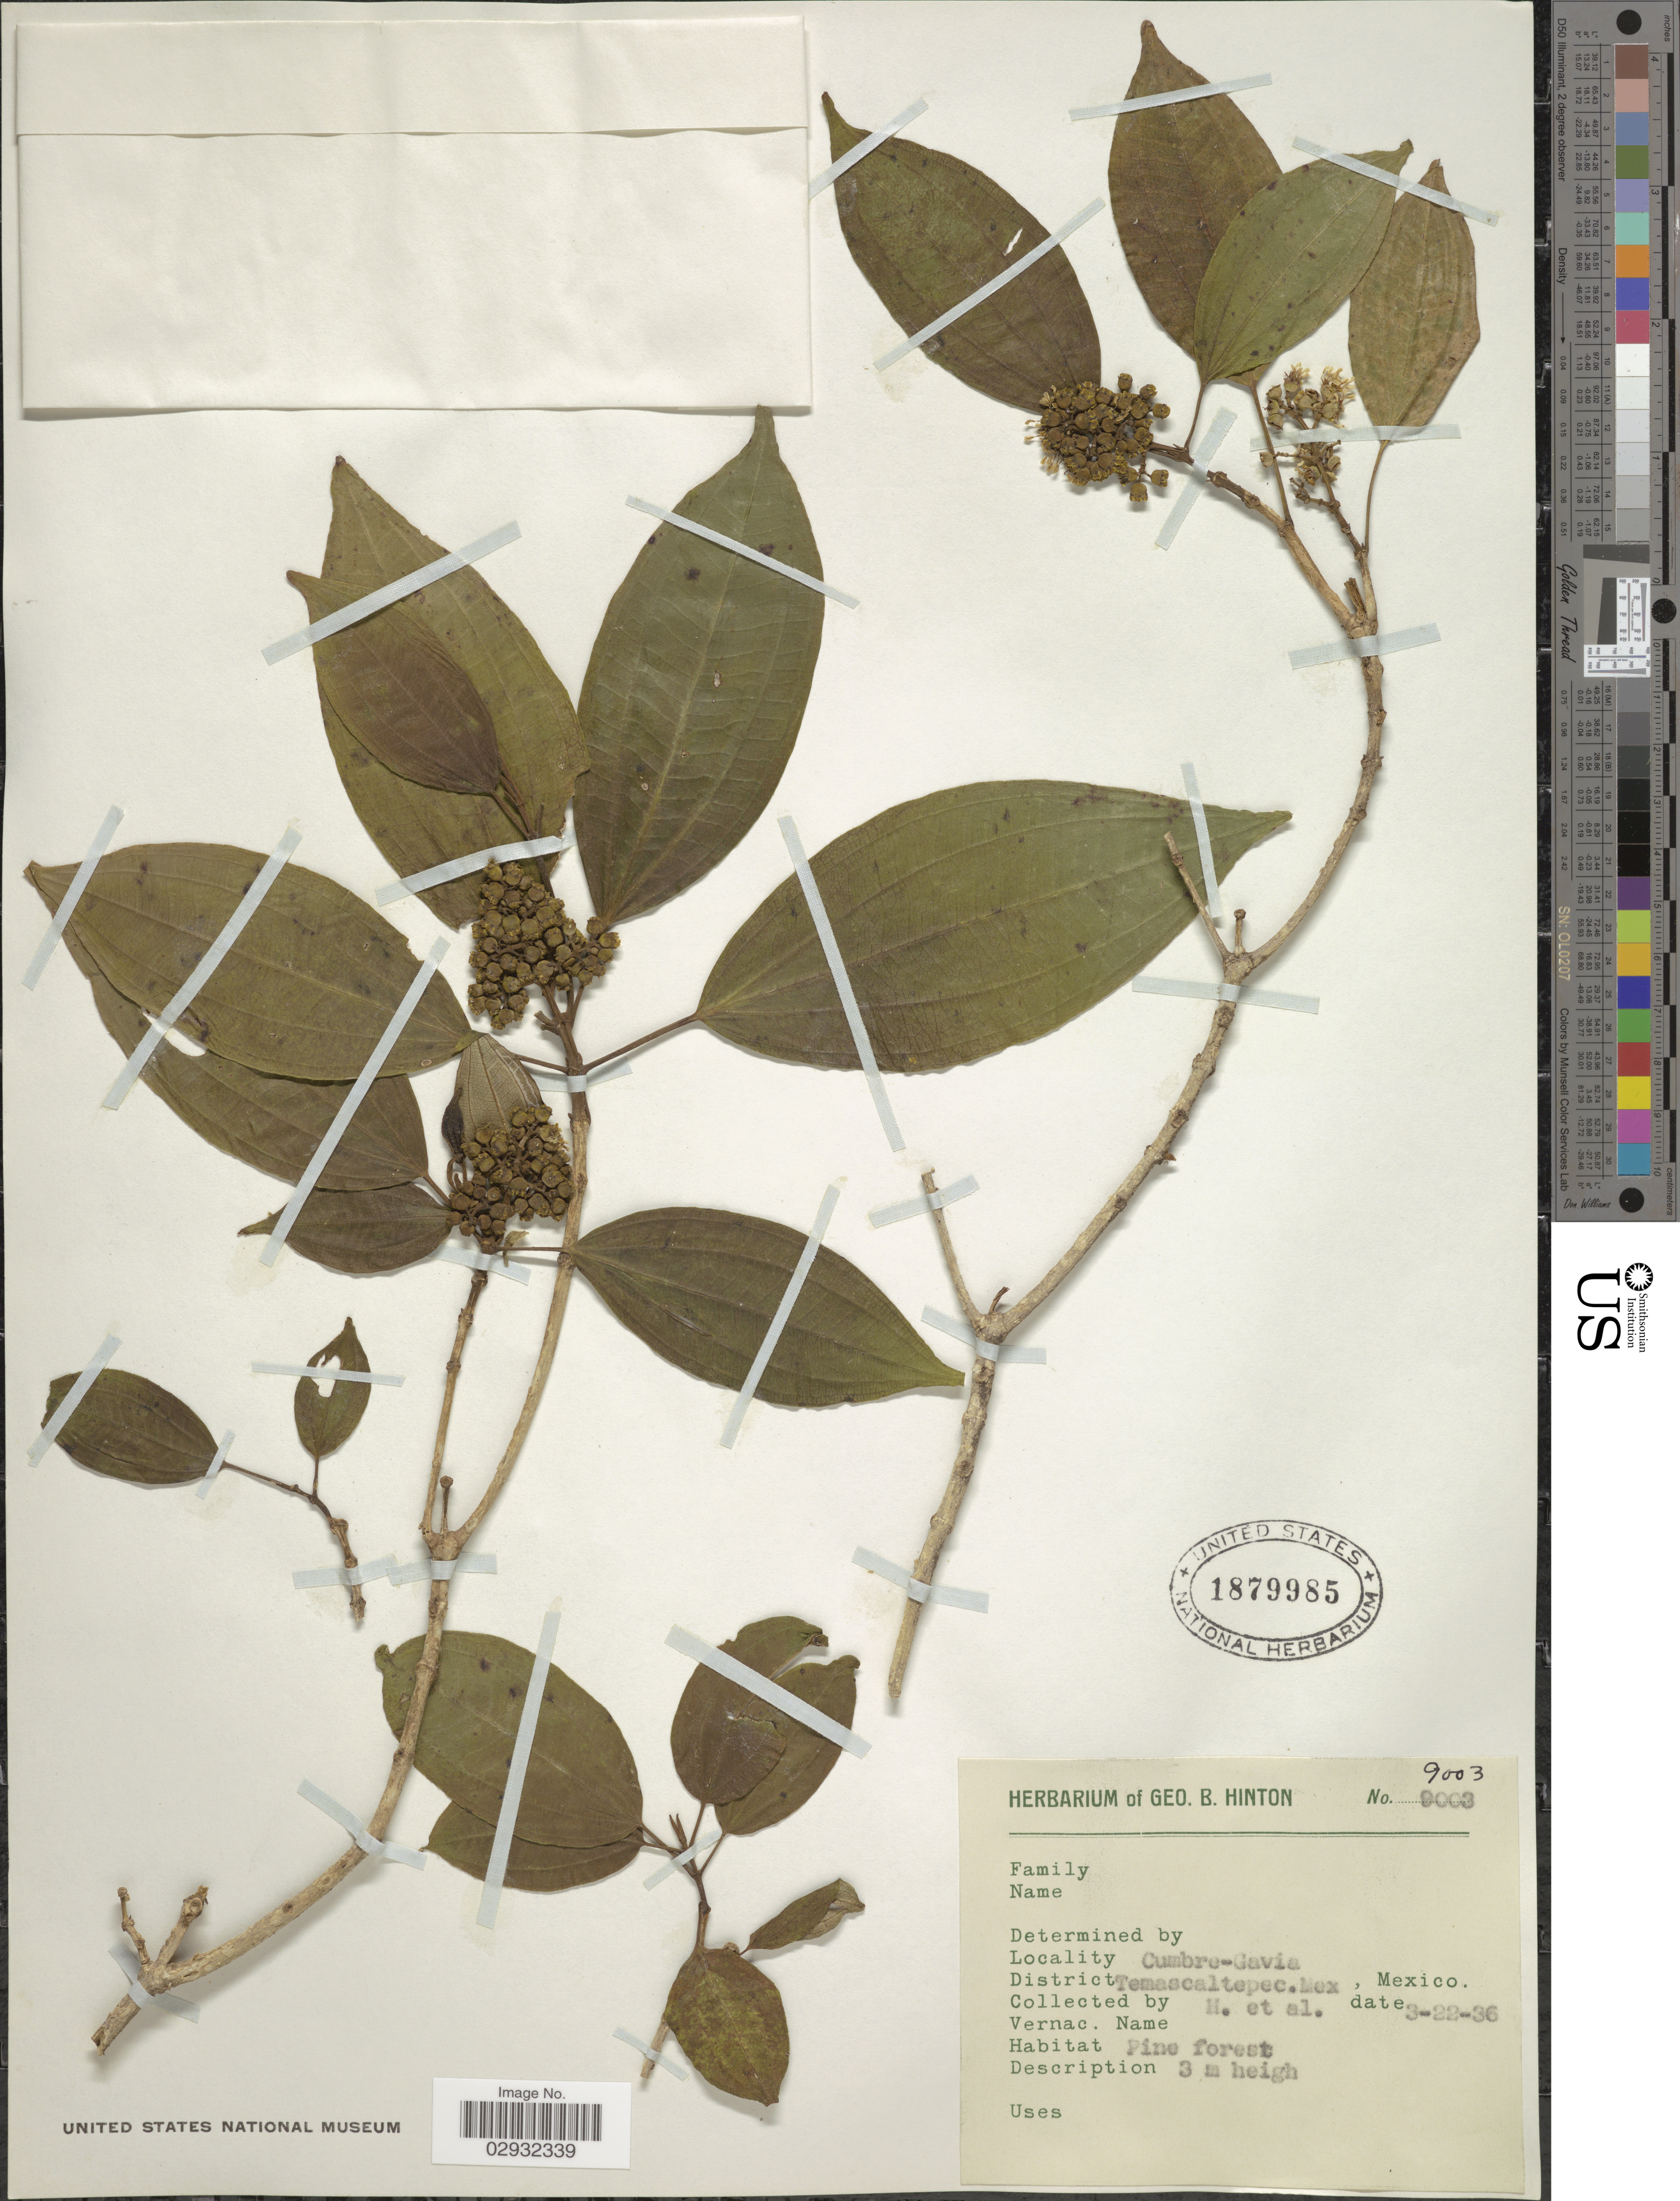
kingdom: Plantae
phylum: Tracheophyta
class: Magnoliopsida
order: Myrtales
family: Melastomataceae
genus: Miconia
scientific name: Miconia cuernavacana Rose, ined.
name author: Rose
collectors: G. B. Hinton & et al.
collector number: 9003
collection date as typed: Transcribed d/m/y: 22/3/36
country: Mexico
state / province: México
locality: Cumbre-Gavia. District Temascaltepec.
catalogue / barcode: US 1879985